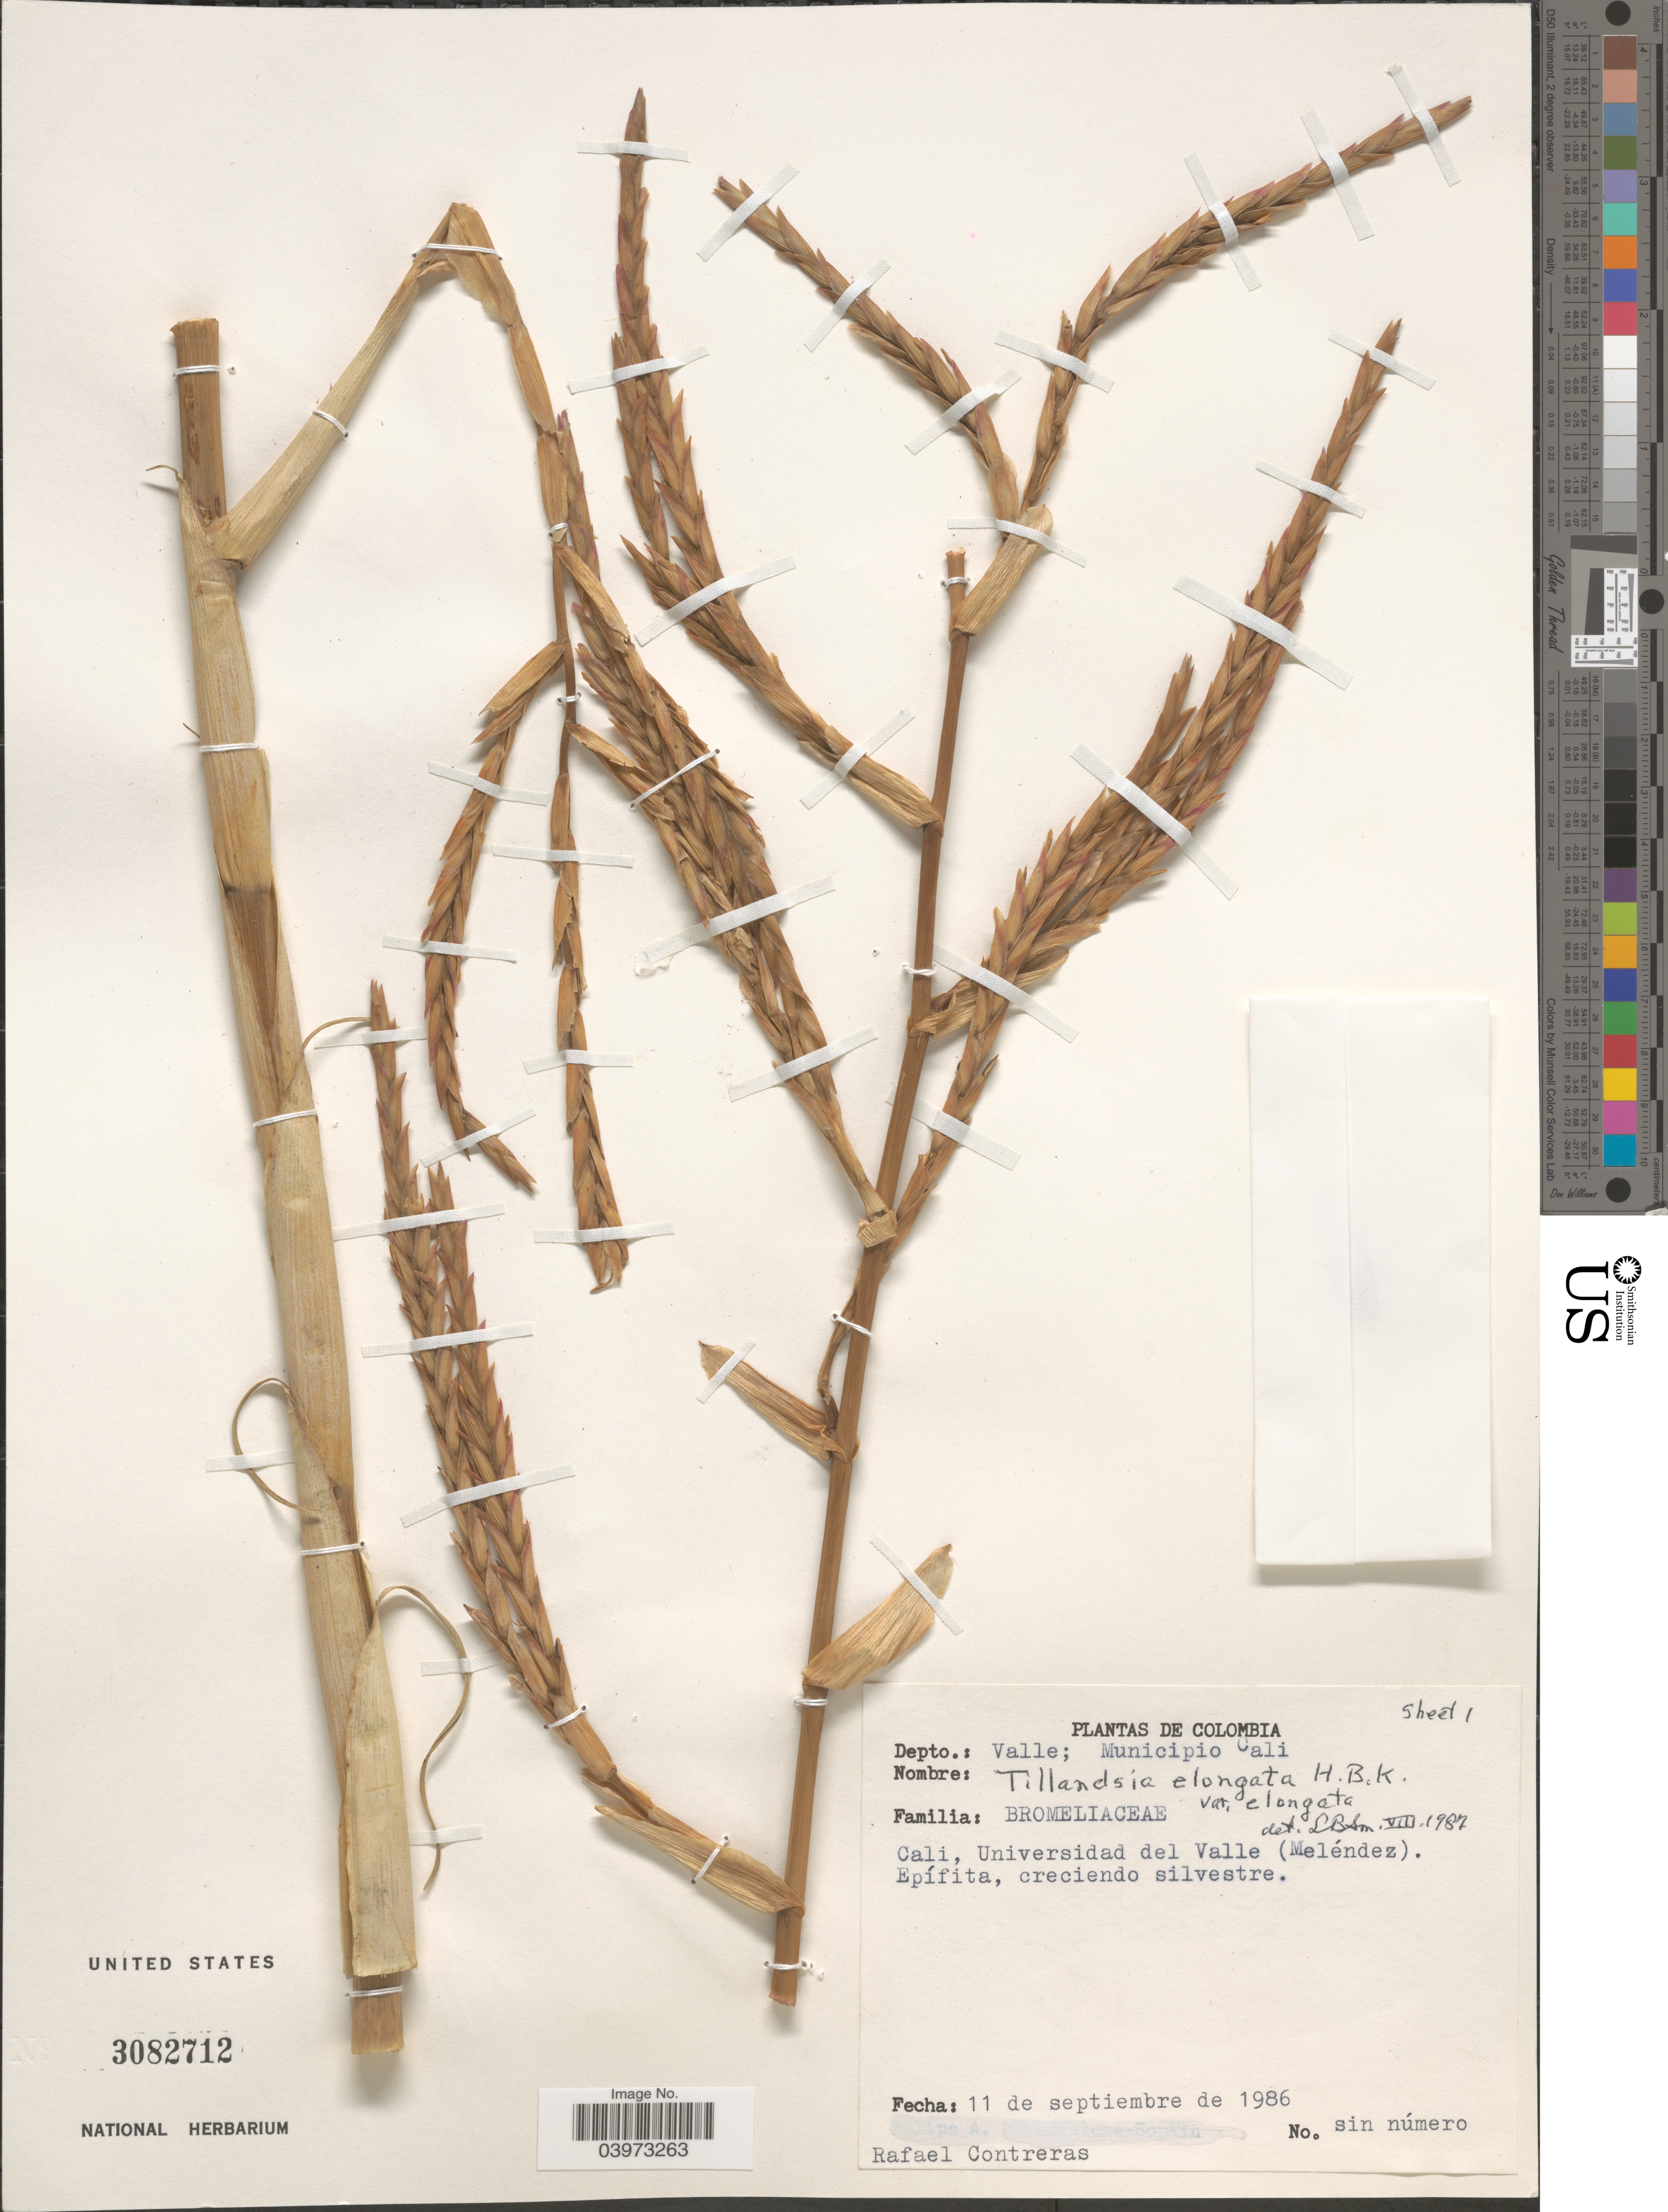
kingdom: Plantae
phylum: Tracheophyta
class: Liliopsida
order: Poales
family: Bromeliaceae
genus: Tillandsia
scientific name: Tillandsia elongata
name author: Kunth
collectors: R. Contreras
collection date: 1986-09-11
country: Colombia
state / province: Valle del Cauca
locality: Depto.: Valle; Municipio Cali. Cali, Universidad del Valle (Meléndez).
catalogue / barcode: US 3082712